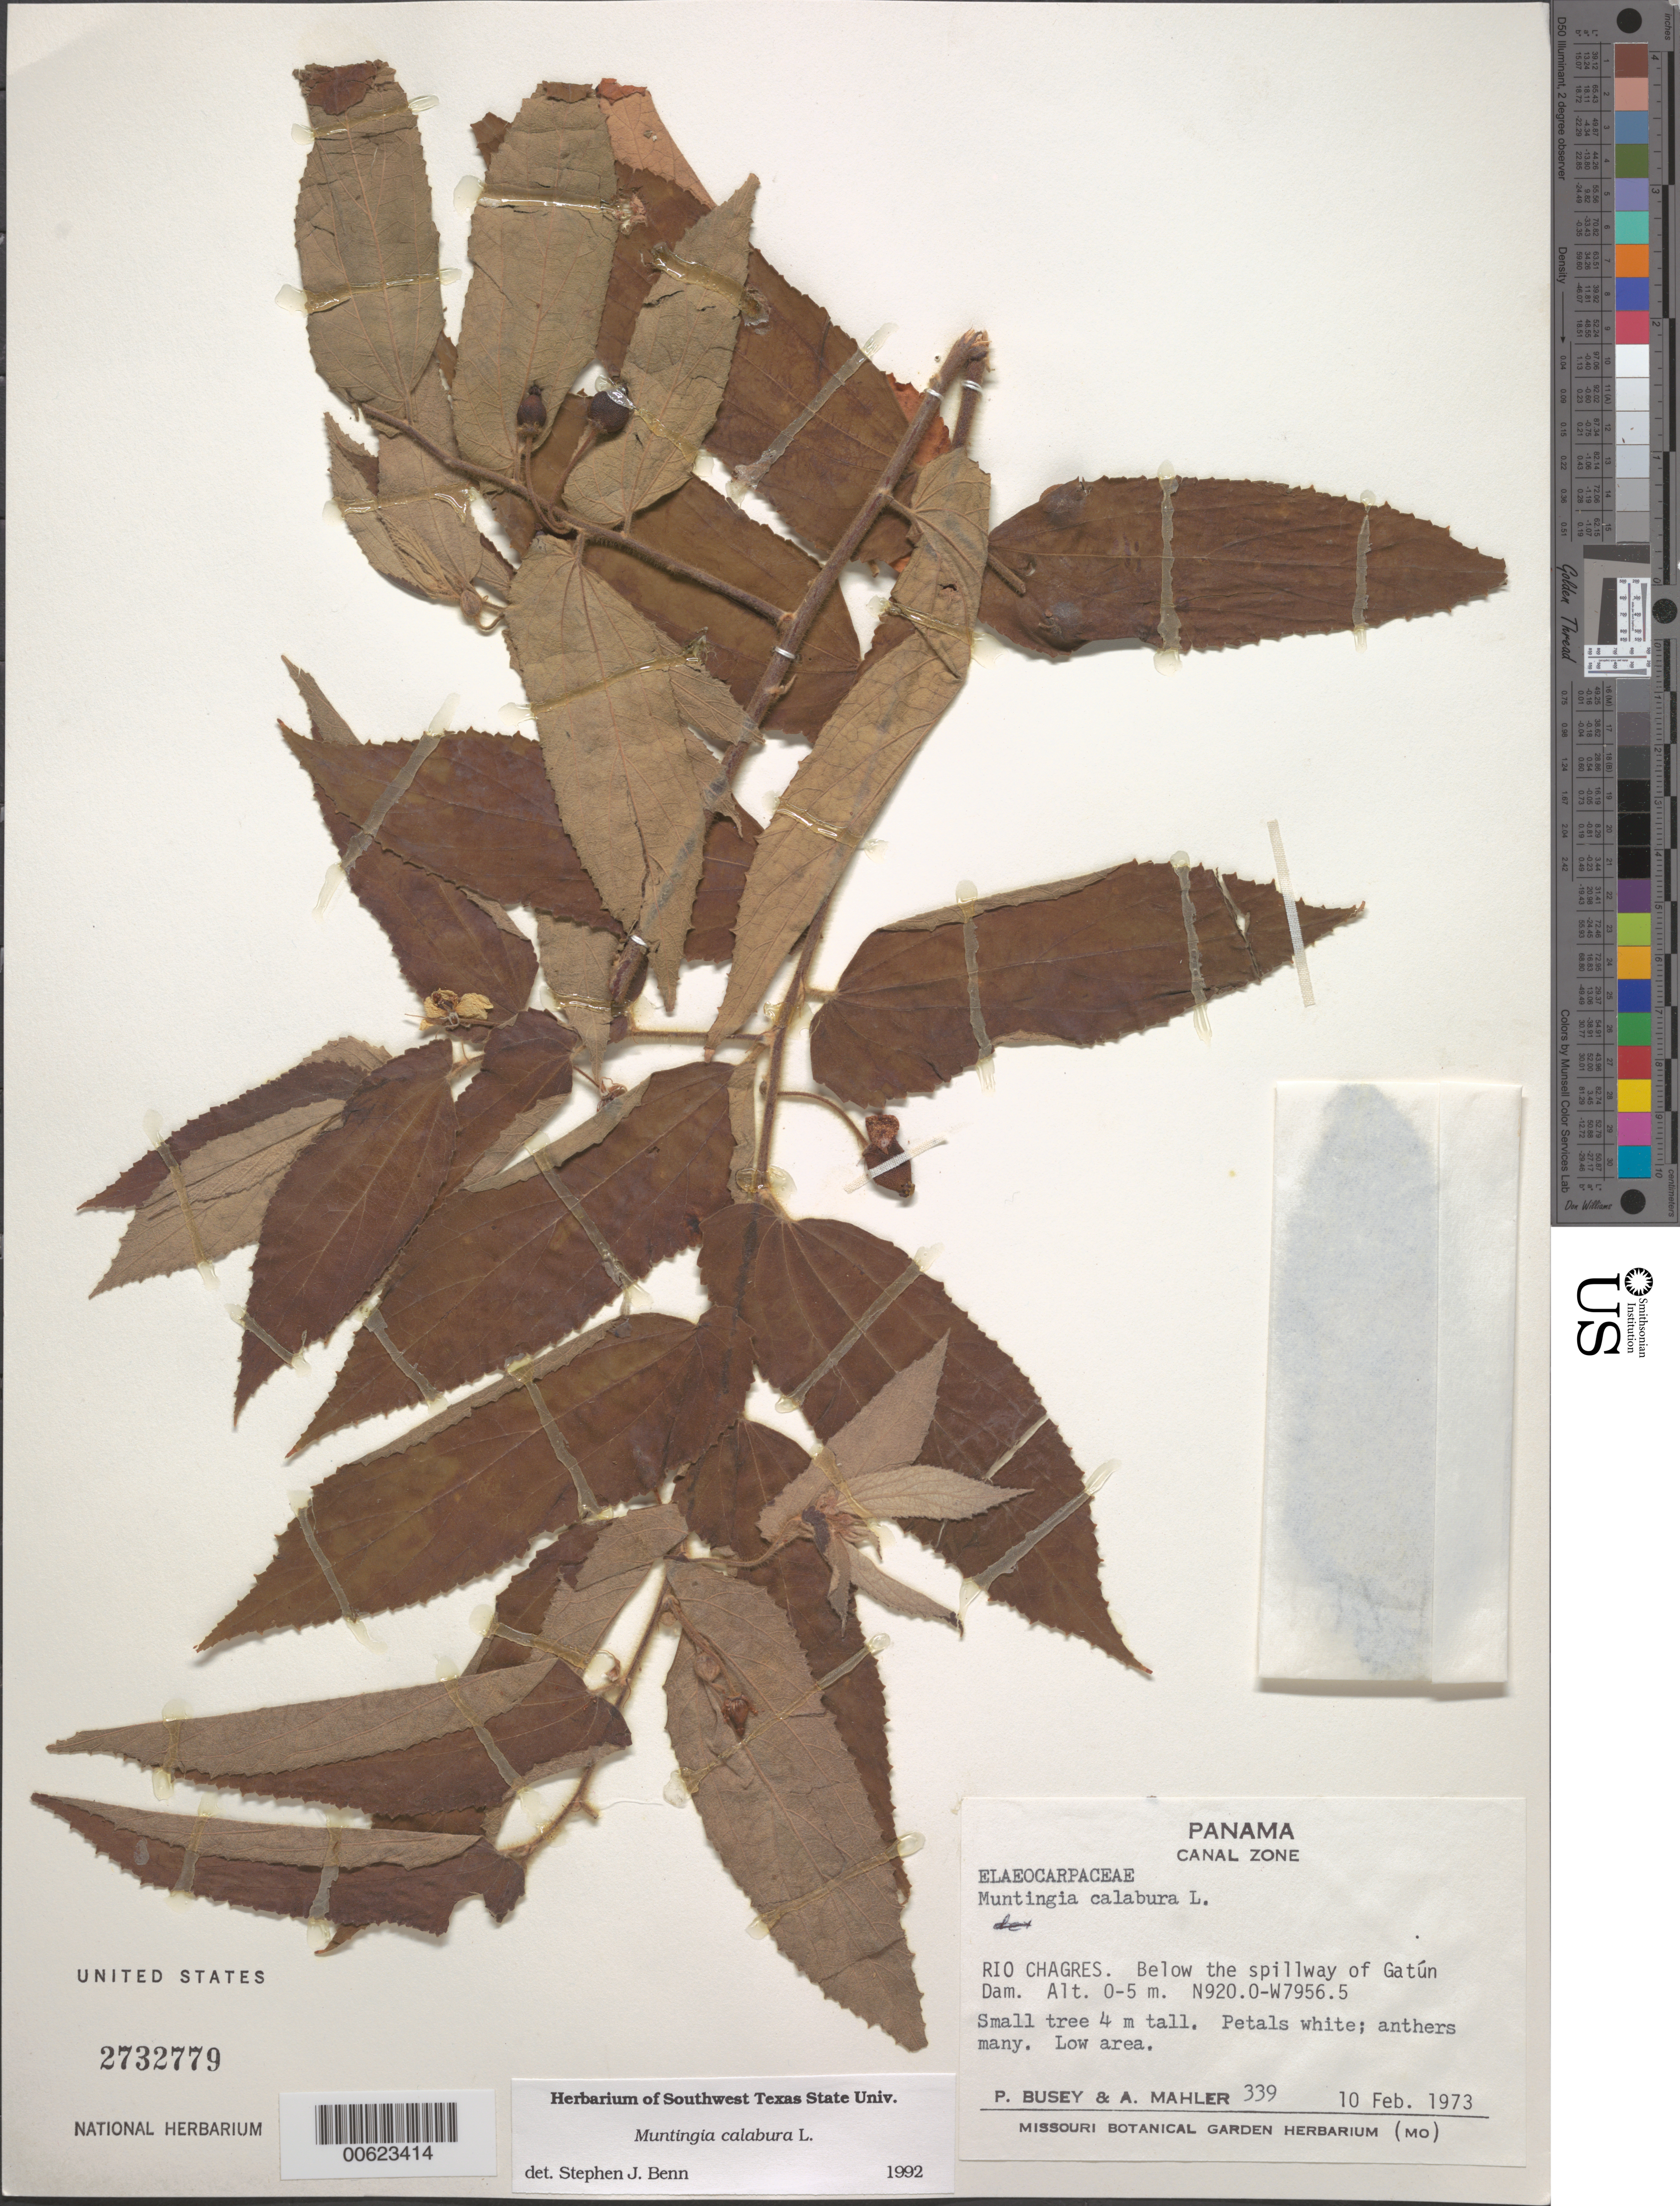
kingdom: Plantae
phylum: Tracheophyta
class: Magnoliopsida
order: Malvales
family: Muntingiaceae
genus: Muntingia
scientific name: Muntingia calabura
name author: L.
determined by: Benn, S. J.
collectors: P. Busey & A. Mahler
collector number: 339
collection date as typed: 10 Feb 1973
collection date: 1973-02-10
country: Panama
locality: Rio Chagres, below the spillway of Gatún Dam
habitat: Low area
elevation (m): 0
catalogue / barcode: US 2732779